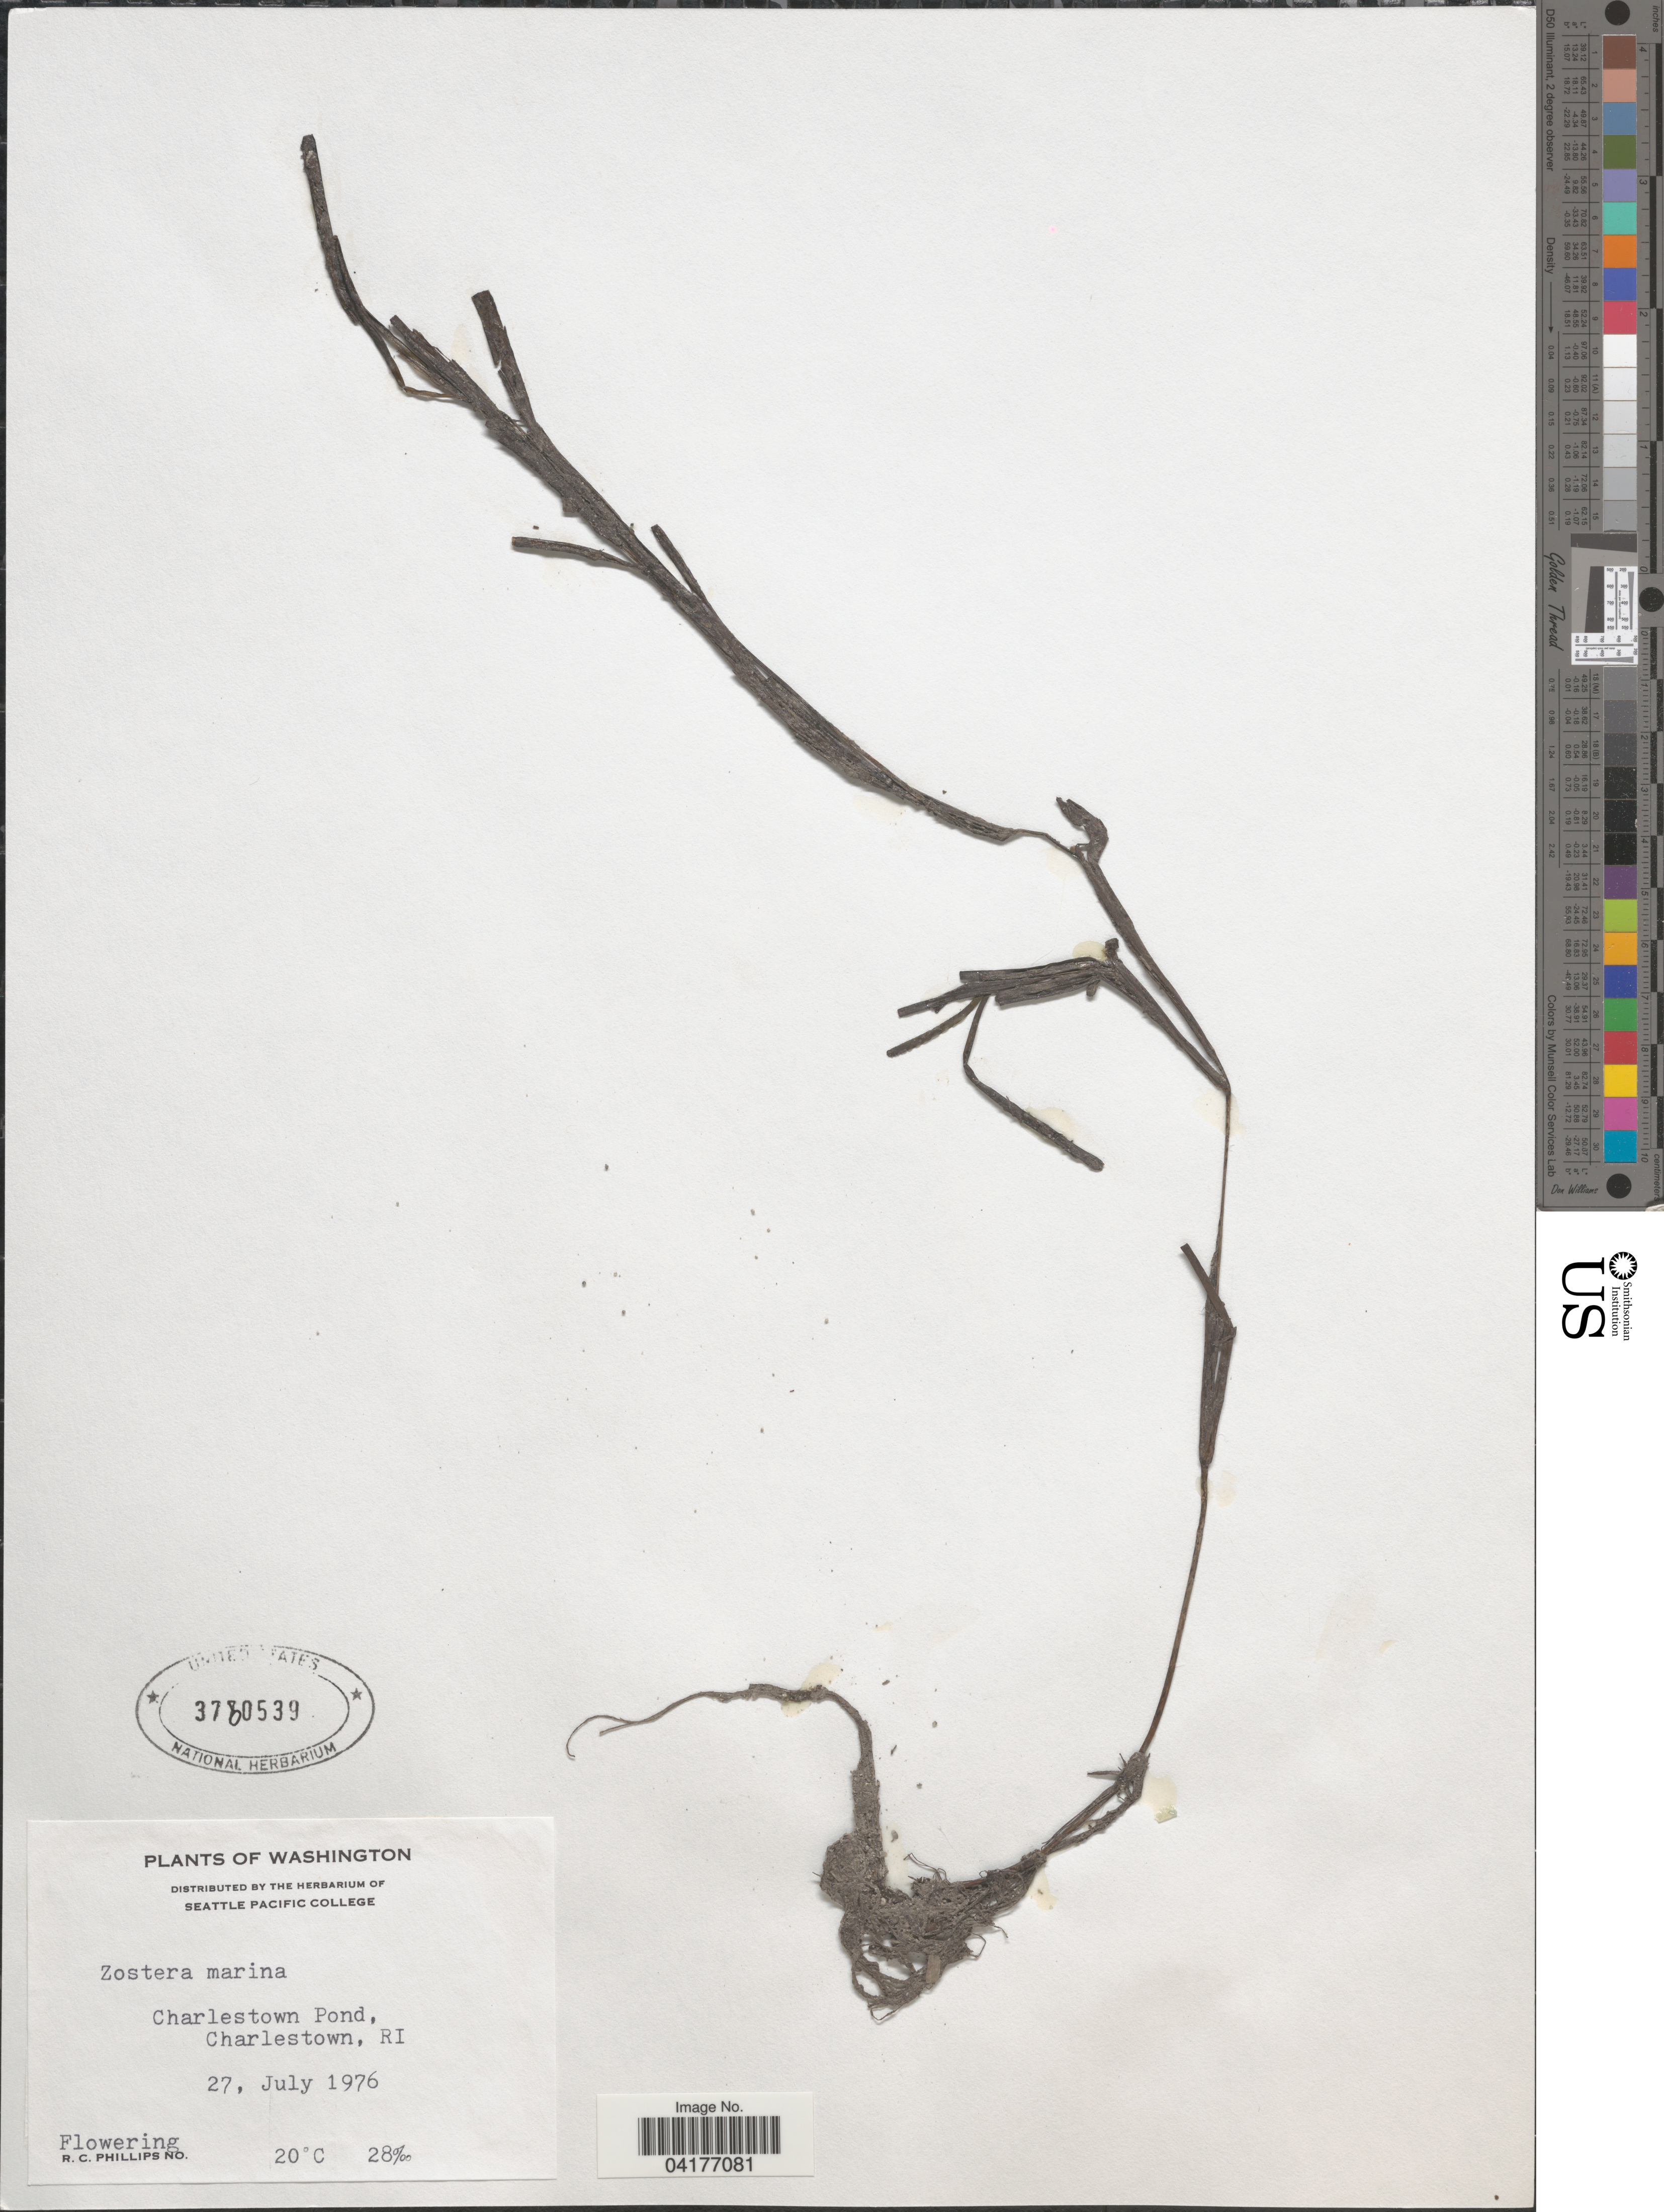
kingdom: Plantae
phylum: Tracheophyta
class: Liliopsida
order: Alismatales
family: Zosteraceae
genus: Zostera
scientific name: Zostera marina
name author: L.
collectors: R. C. Phillips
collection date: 1976-07-27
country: United States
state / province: Rhode Island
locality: Charlestown Pond, Charlestown, RI.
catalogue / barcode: US 3780539